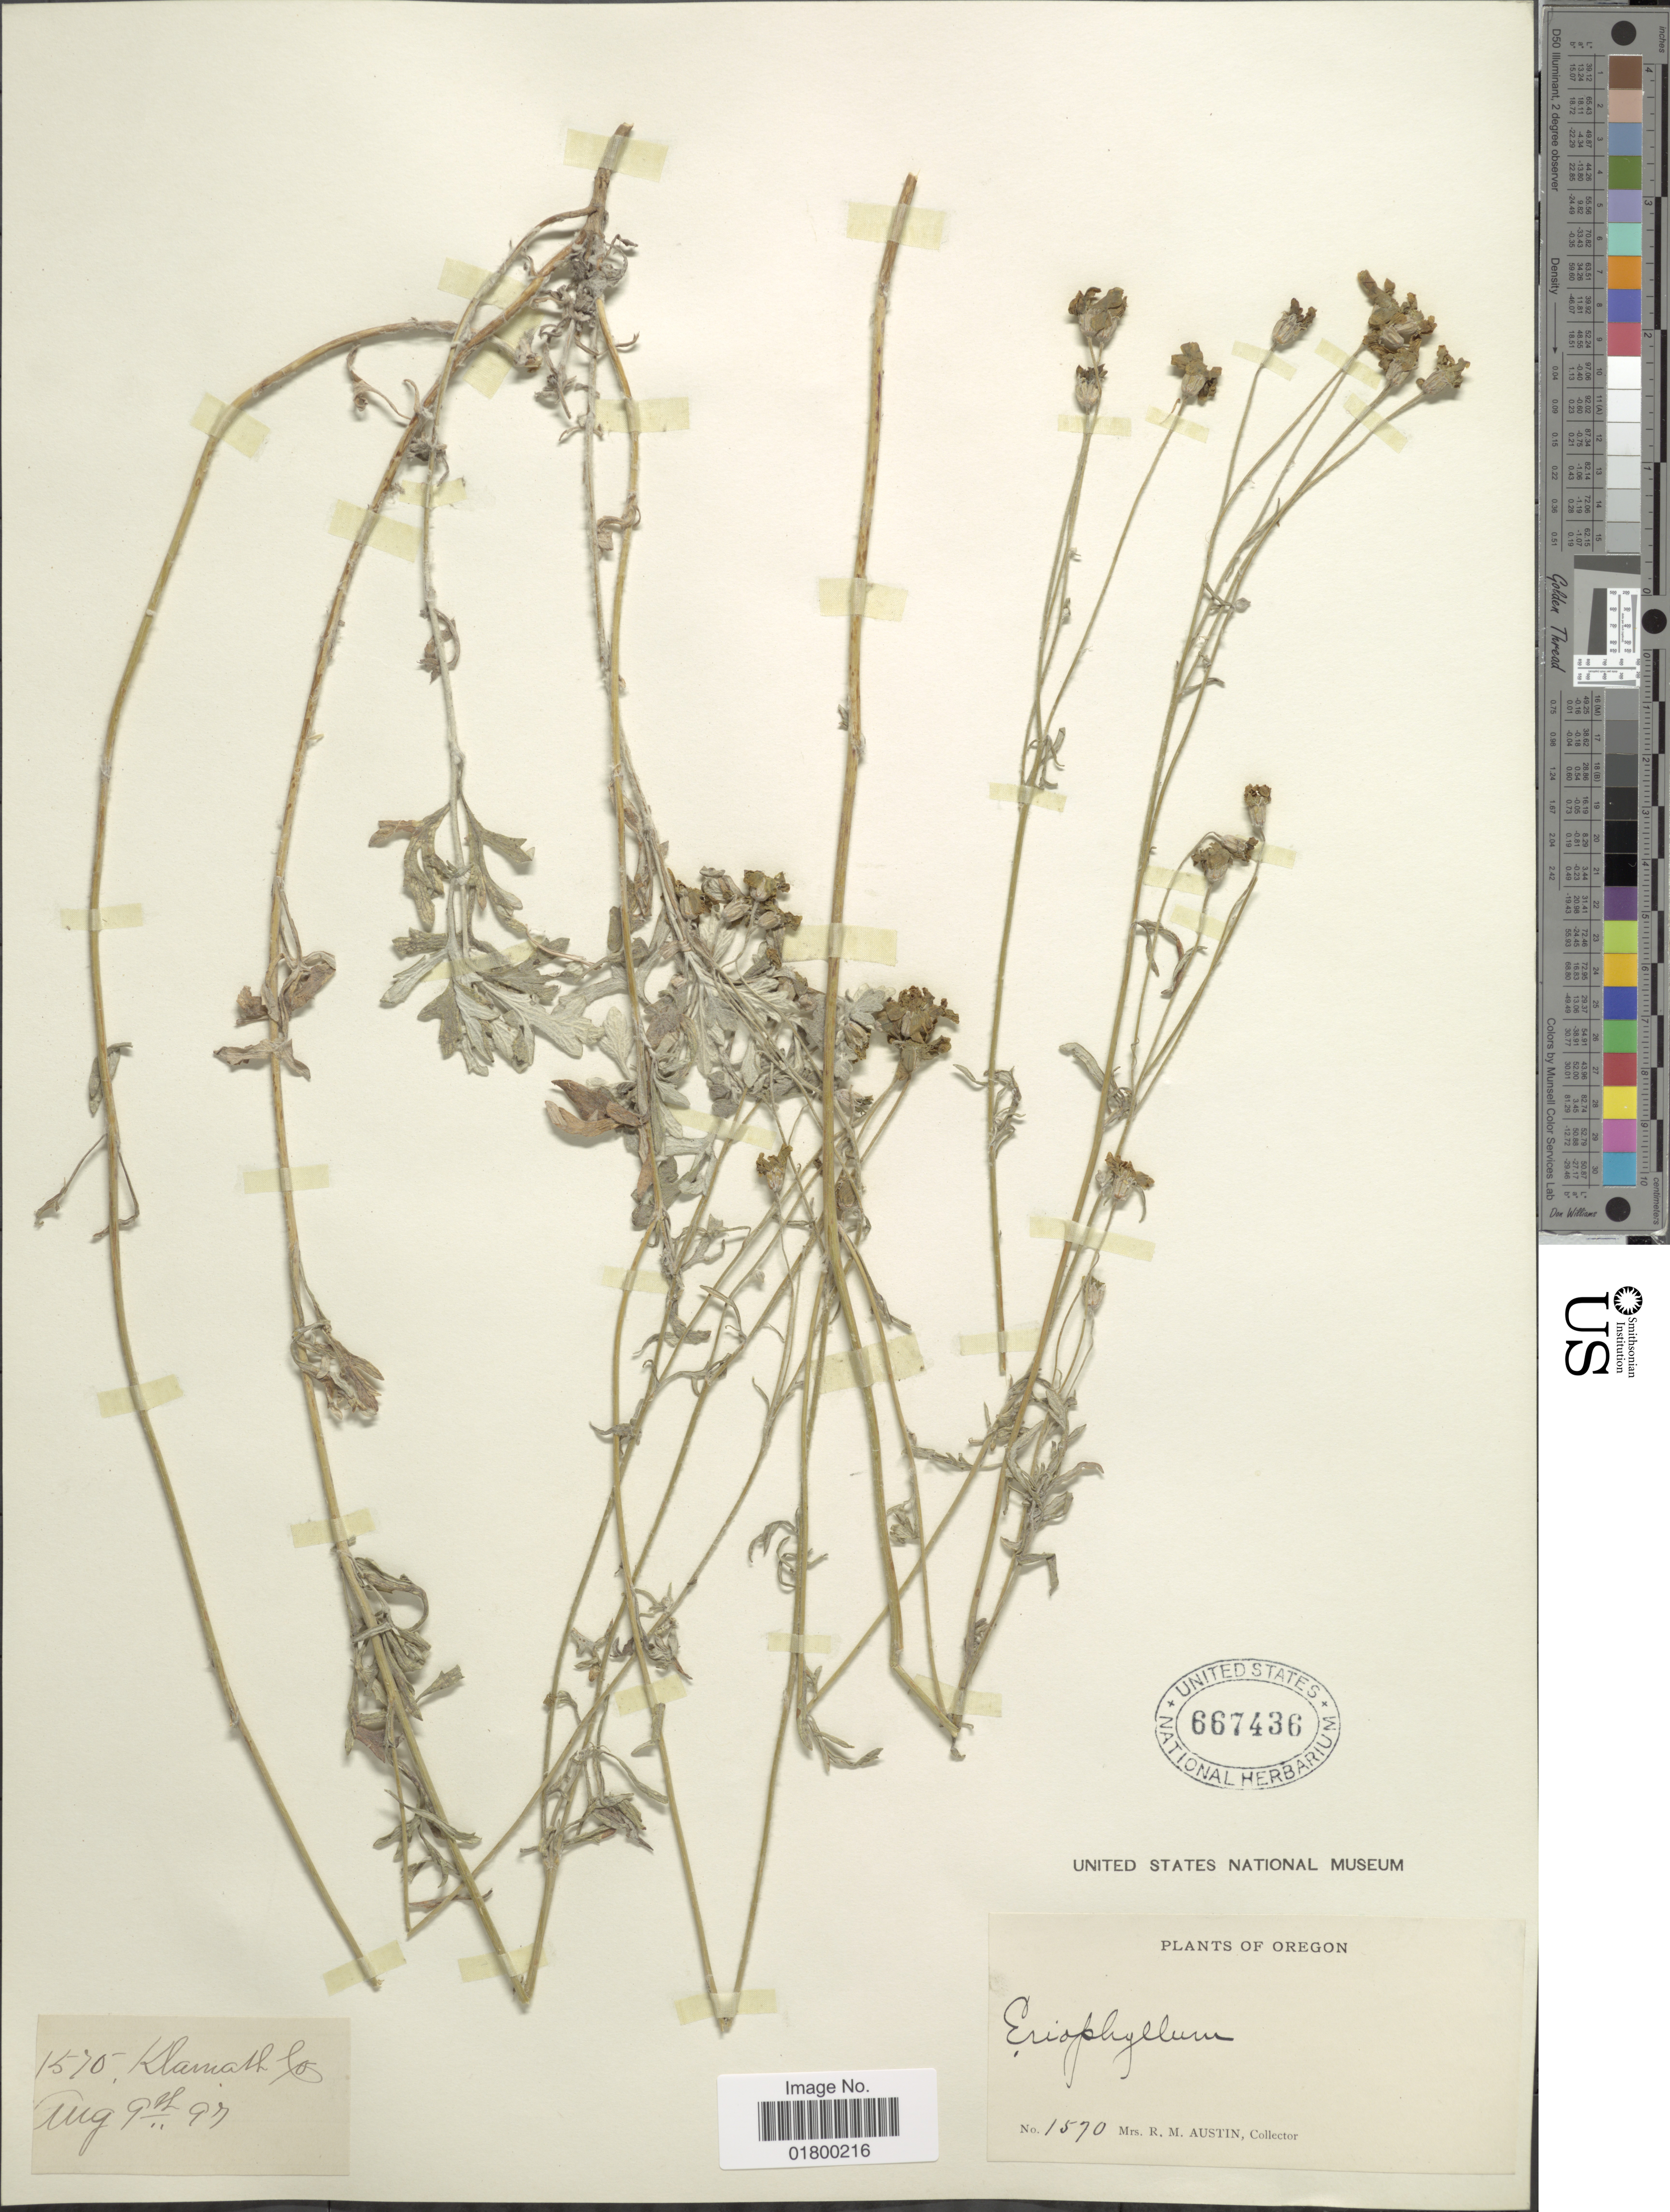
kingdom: Plantae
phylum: Tracheophyta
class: Magnoliopsida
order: Asterales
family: Asteraceae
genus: Eriophyllum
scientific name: Eriophyllum lanatum var. achillioides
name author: (DC.) Jeps.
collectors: R. Austin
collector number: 1570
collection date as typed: Transcribed d/m/y: 9/8/97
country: United States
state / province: Oregon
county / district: Klamath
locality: Klamath Co.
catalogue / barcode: US 667436